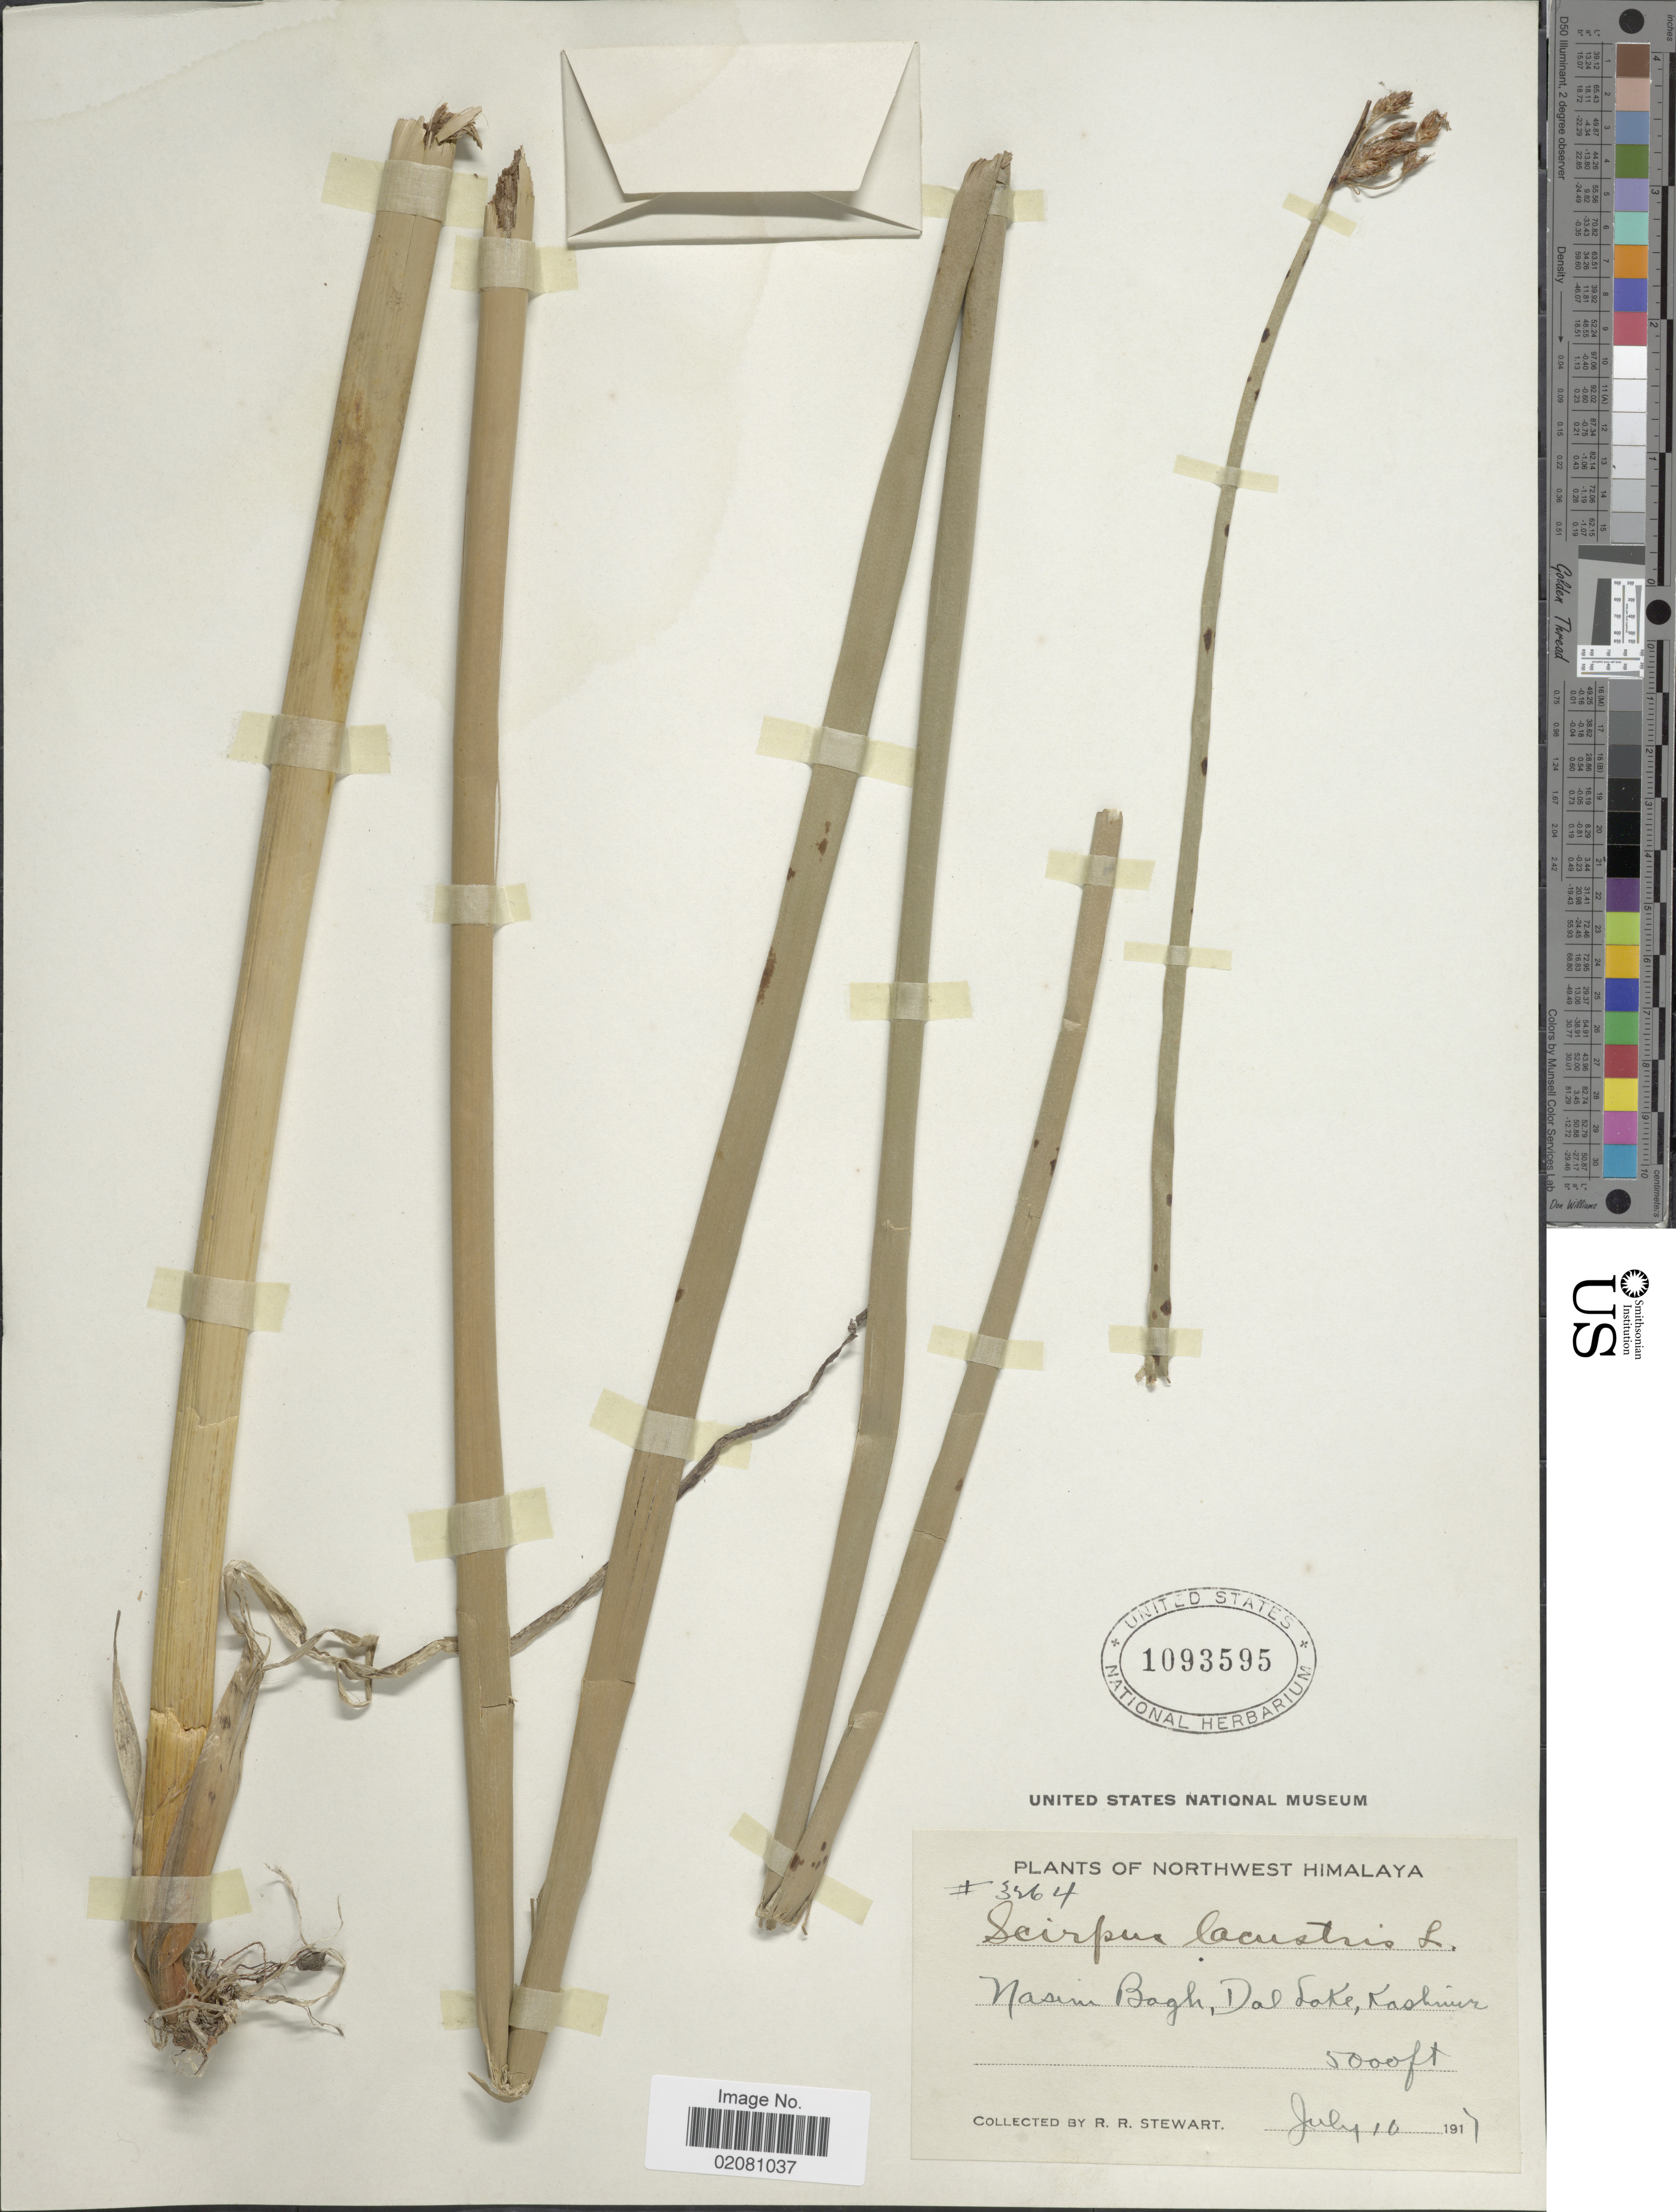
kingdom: Plantae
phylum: Tracheophyta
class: Liliopsida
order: Poales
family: Cyperaceae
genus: Schoenoplectus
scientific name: Schoenoplectus lacustris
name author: (L.) Palla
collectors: R. R. Stewart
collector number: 3264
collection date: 1917-07-10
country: India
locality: Northwest Himalaya, Nassim bagh, Dal Lake, Kashmir.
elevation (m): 1524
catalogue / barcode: US 1093595